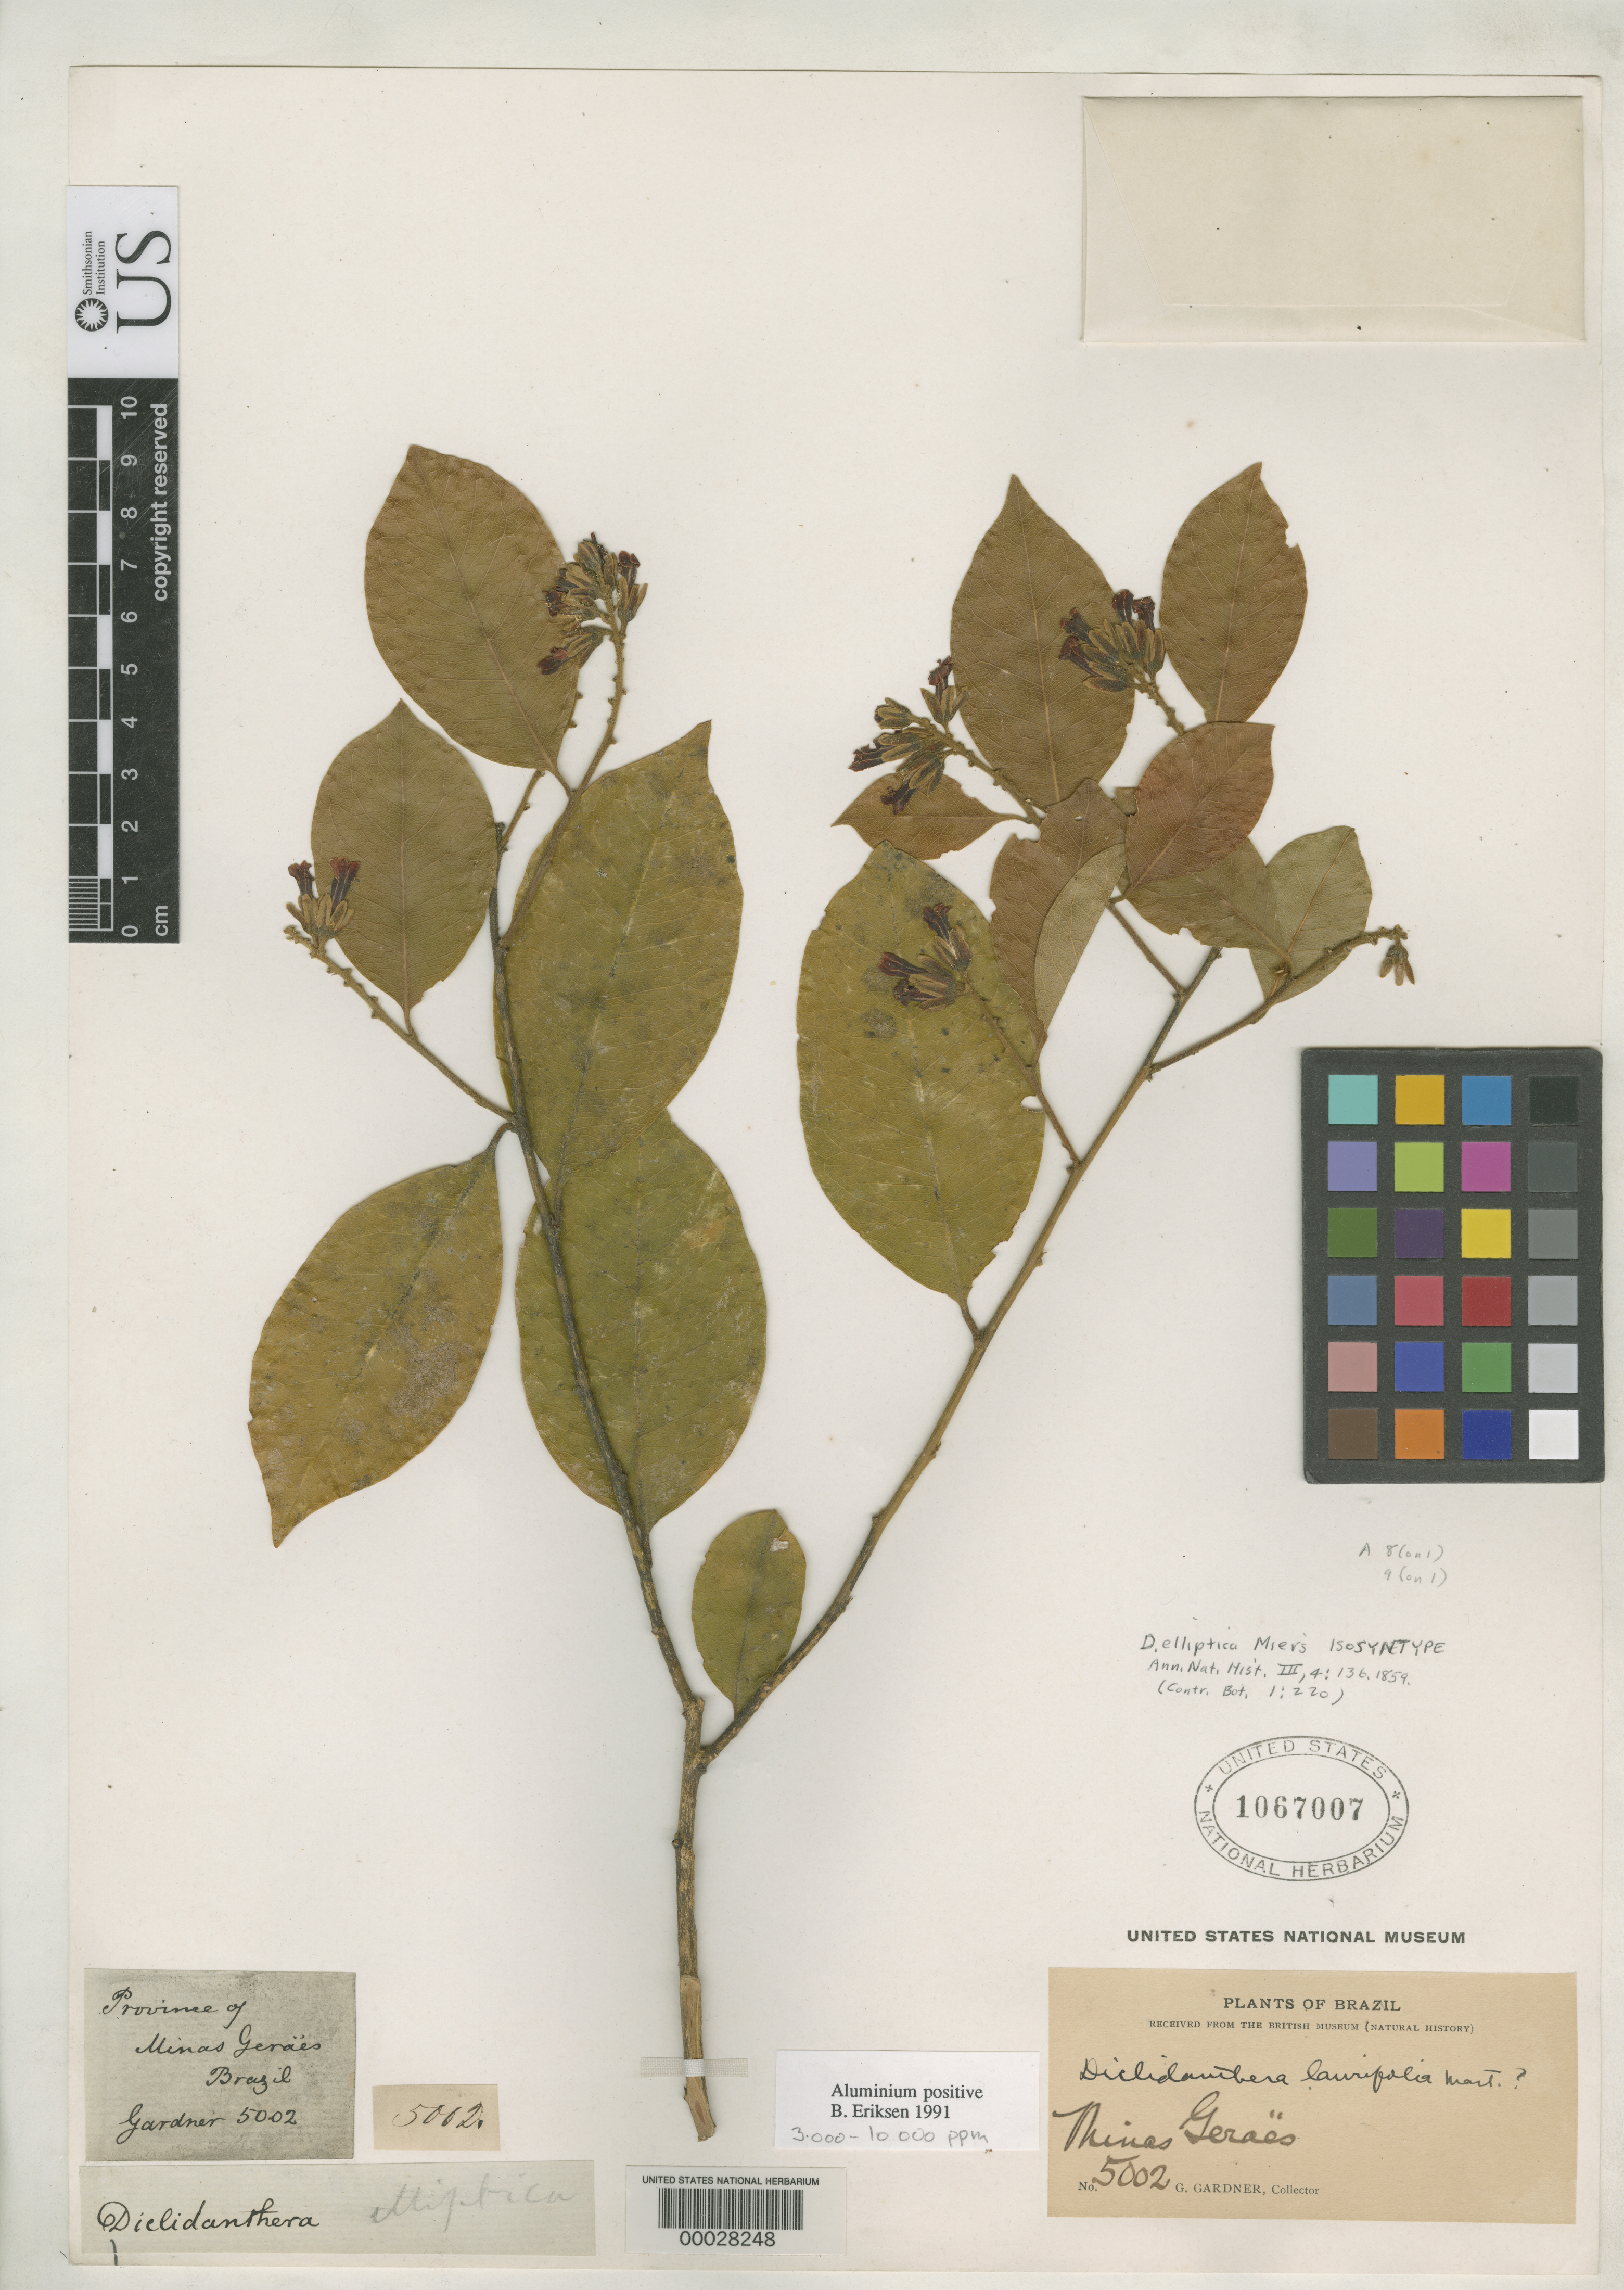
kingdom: Plantae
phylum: Tracheophyta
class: Magnoliopsida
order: Fabales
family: Polygalaceae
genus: Diclidanthera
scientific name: Diclidanthera elliptica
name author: Miers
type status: Isosyntype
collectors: G. Gardner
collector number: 5002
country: Brazil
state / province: Minas Gerais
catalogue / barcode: US 1067007